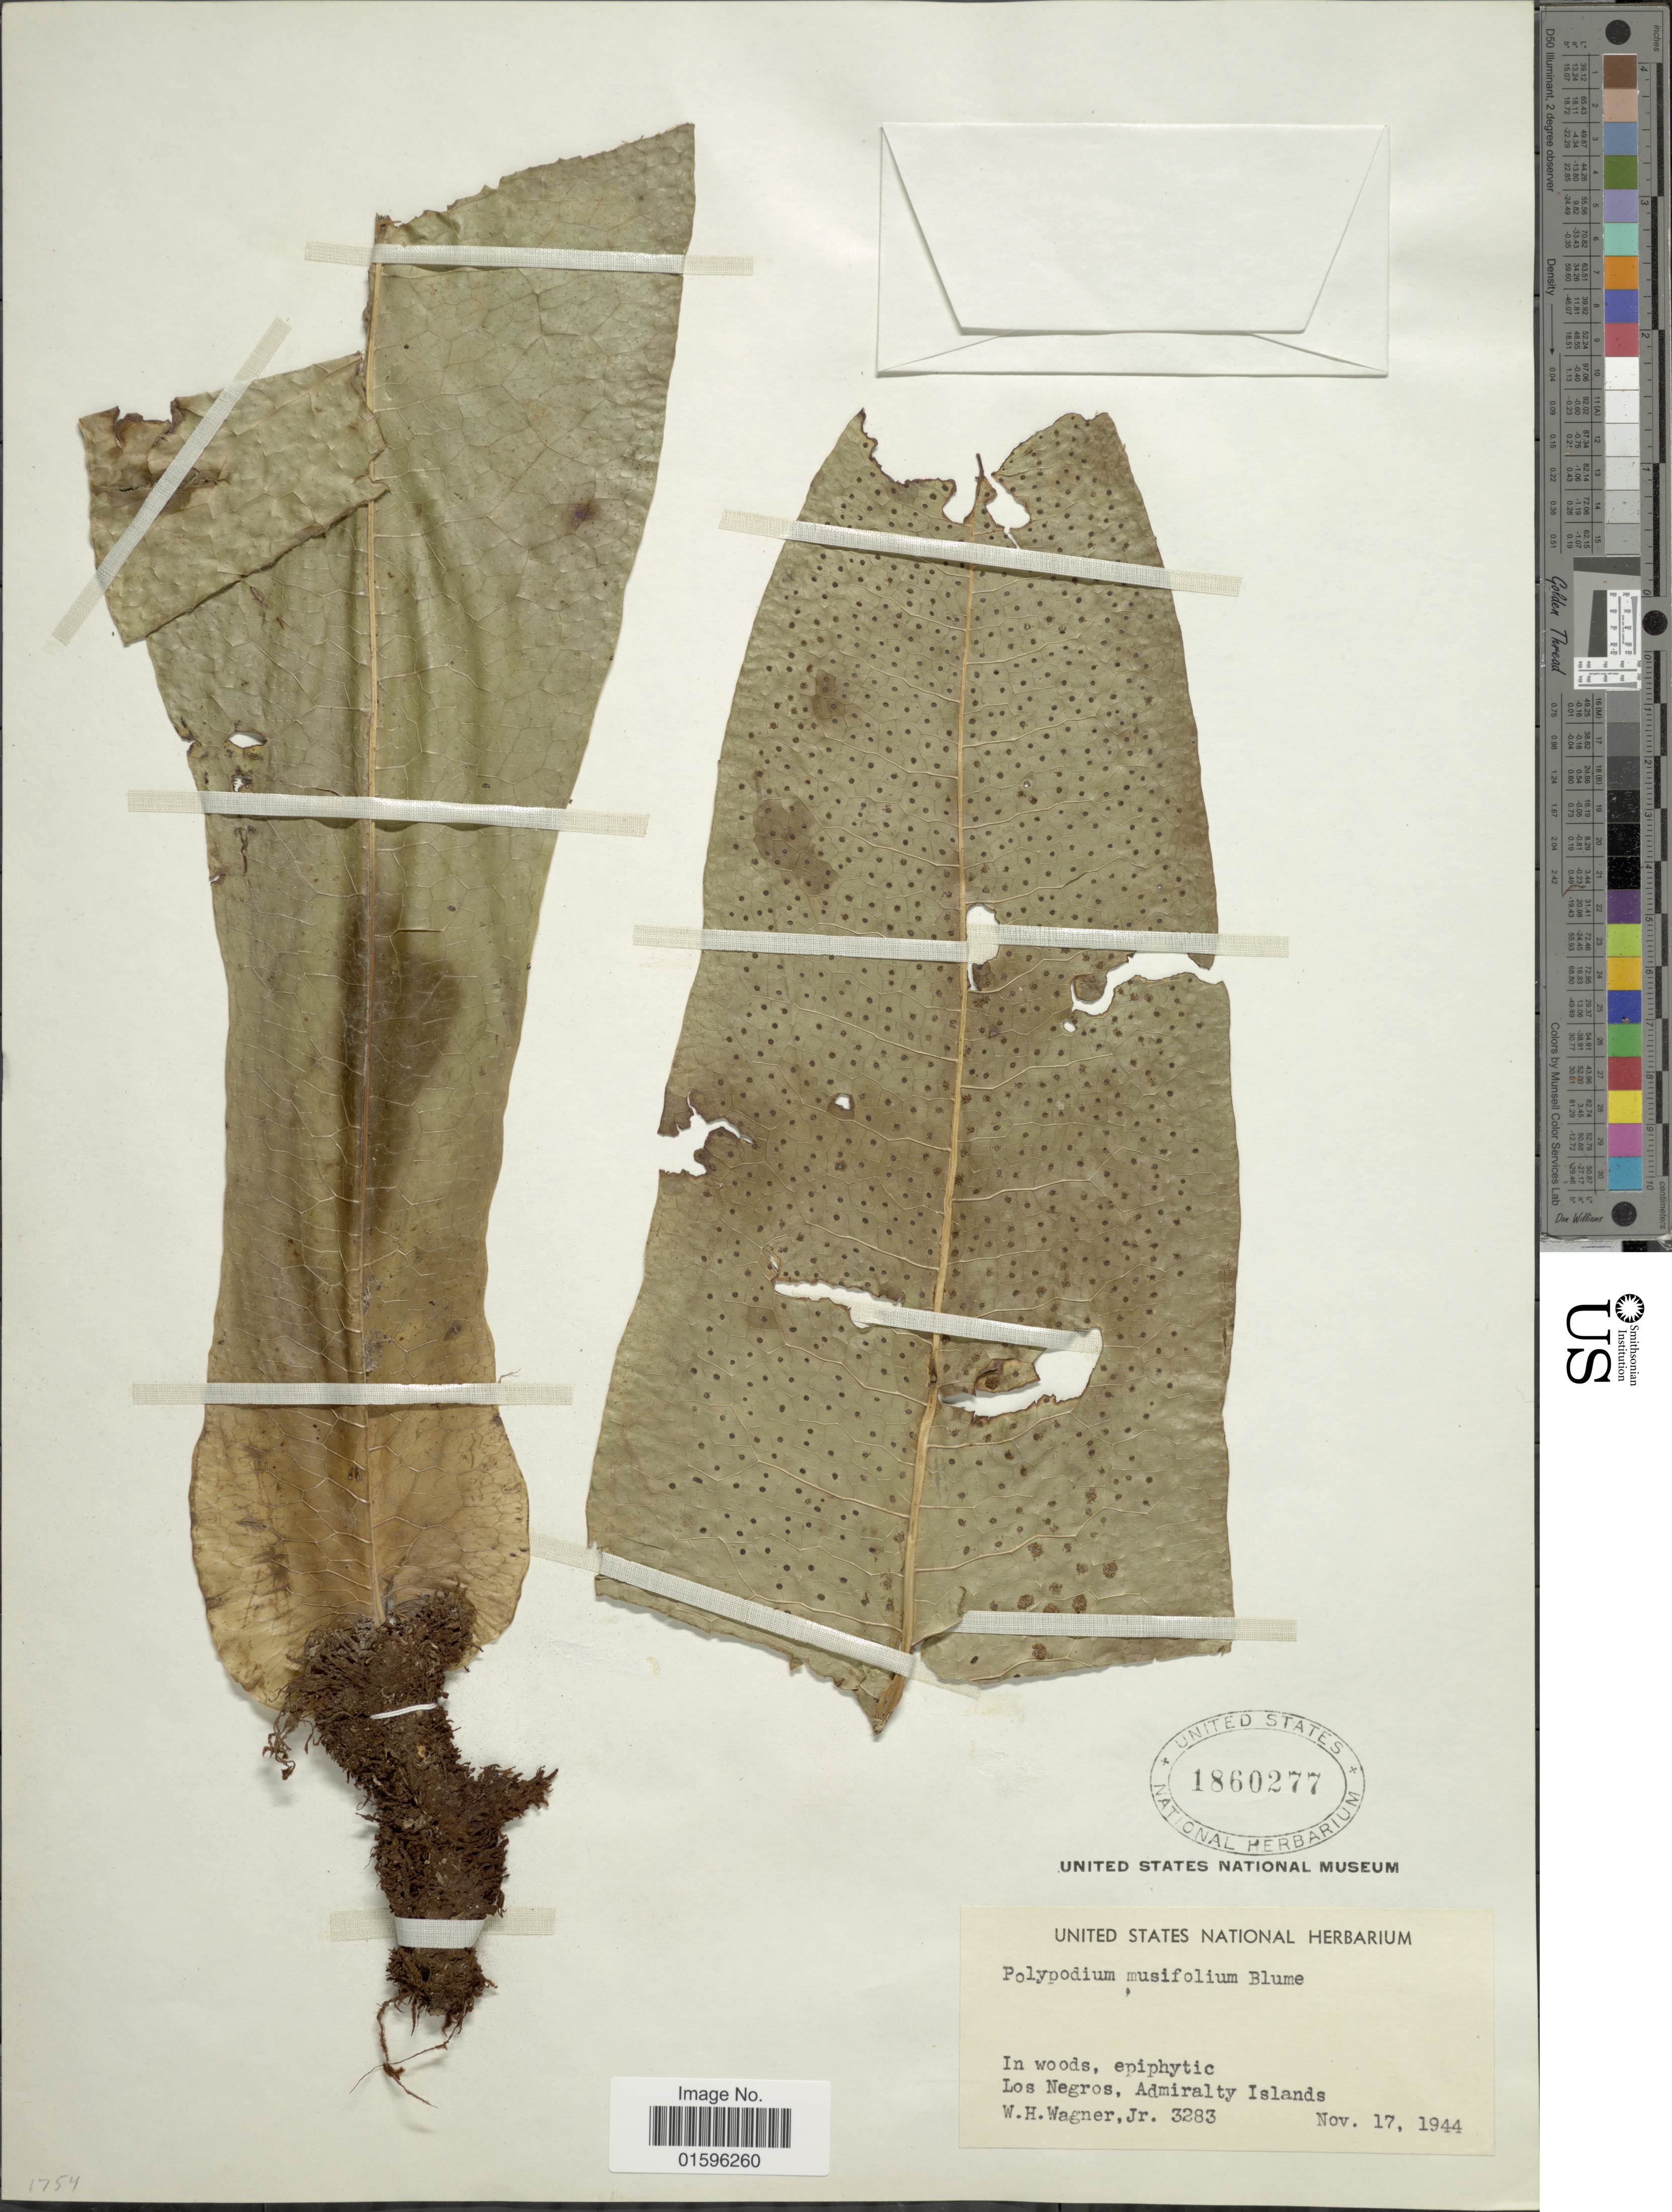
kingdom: Plantae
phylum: Tracheophyta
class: Polypodiopsida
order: Polypodiales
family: Polypodiaceae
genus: Polypodium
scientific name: Polypodium musifolium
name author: Blume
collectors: W. H. Wagner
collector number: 3283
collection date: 1944-11-17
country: Papua New Guinea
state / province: Manus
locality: Los Negros, Admiralty Islands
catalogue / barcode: US 1860277